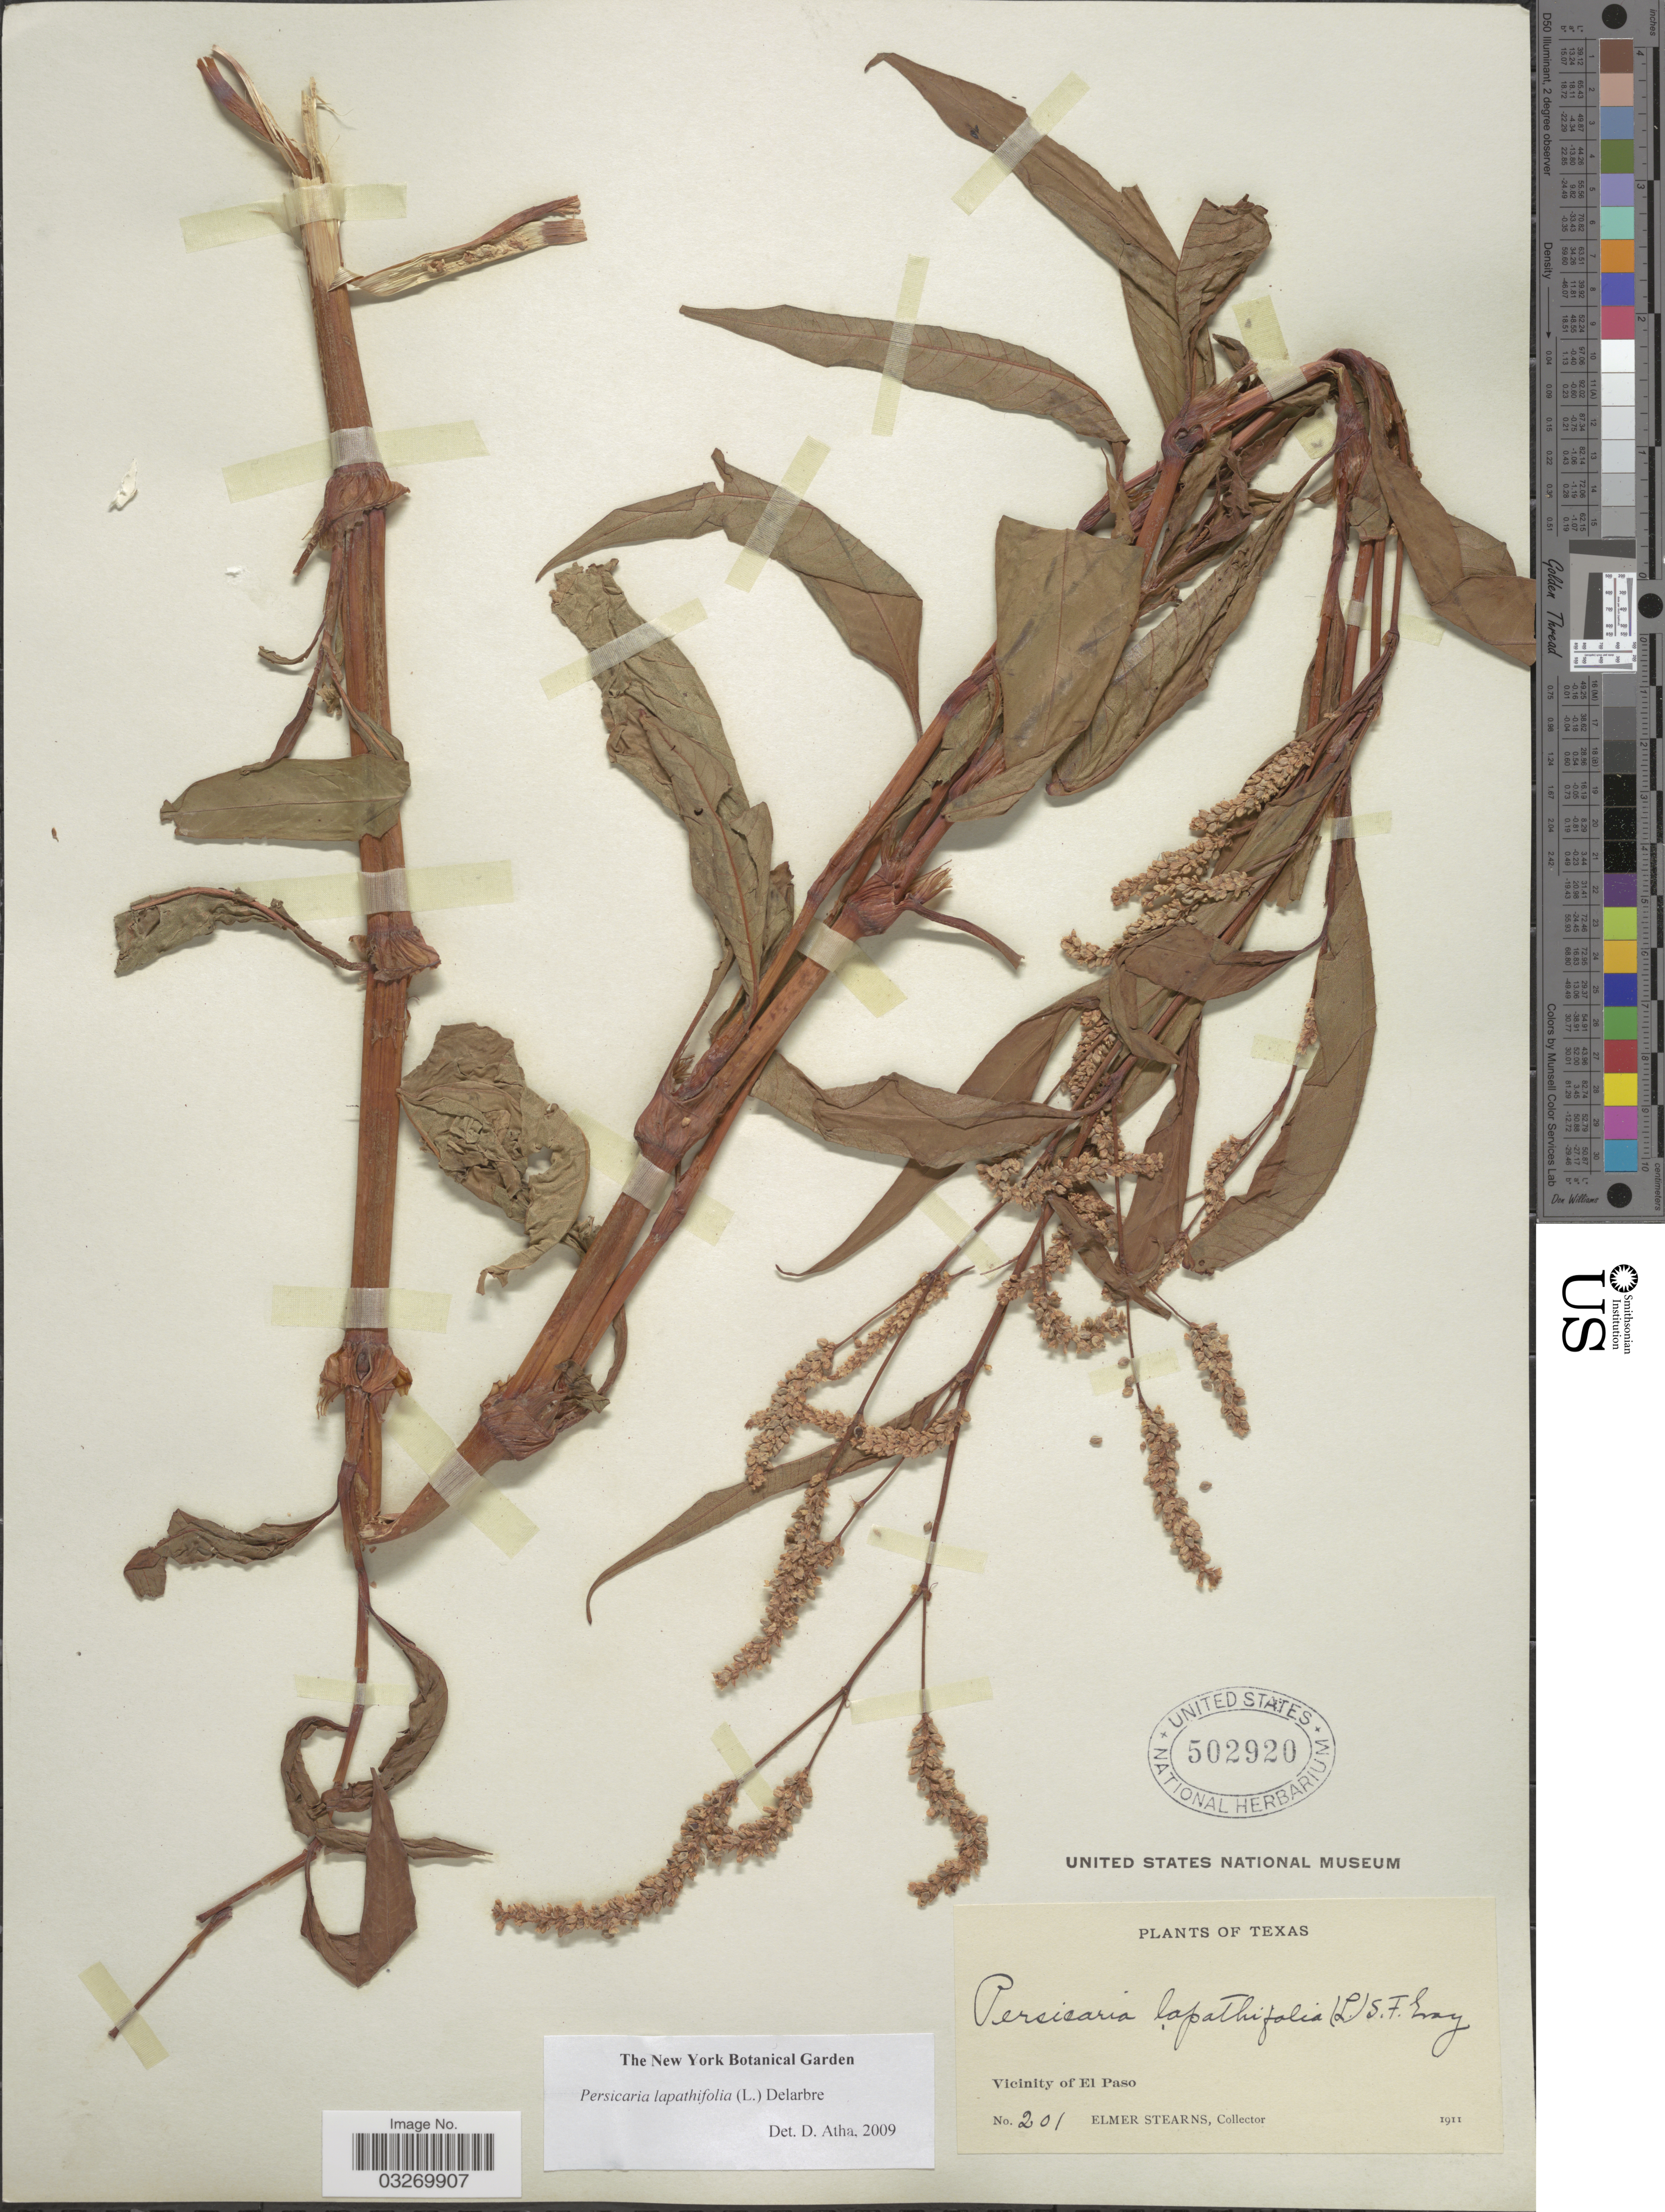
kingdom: Plantae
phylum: Tracheophyta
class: Magnoliopsida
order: Caryophyllales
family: Polygonaceae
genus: Persicaria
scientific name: Persicaria lapathifolia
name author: (L.) Delarbre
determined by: Atha, D. E.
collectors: E. Stearns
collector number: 201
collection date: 1911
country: United States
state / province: Texas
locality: Vicinity of El Paso.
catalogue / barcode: US 502920